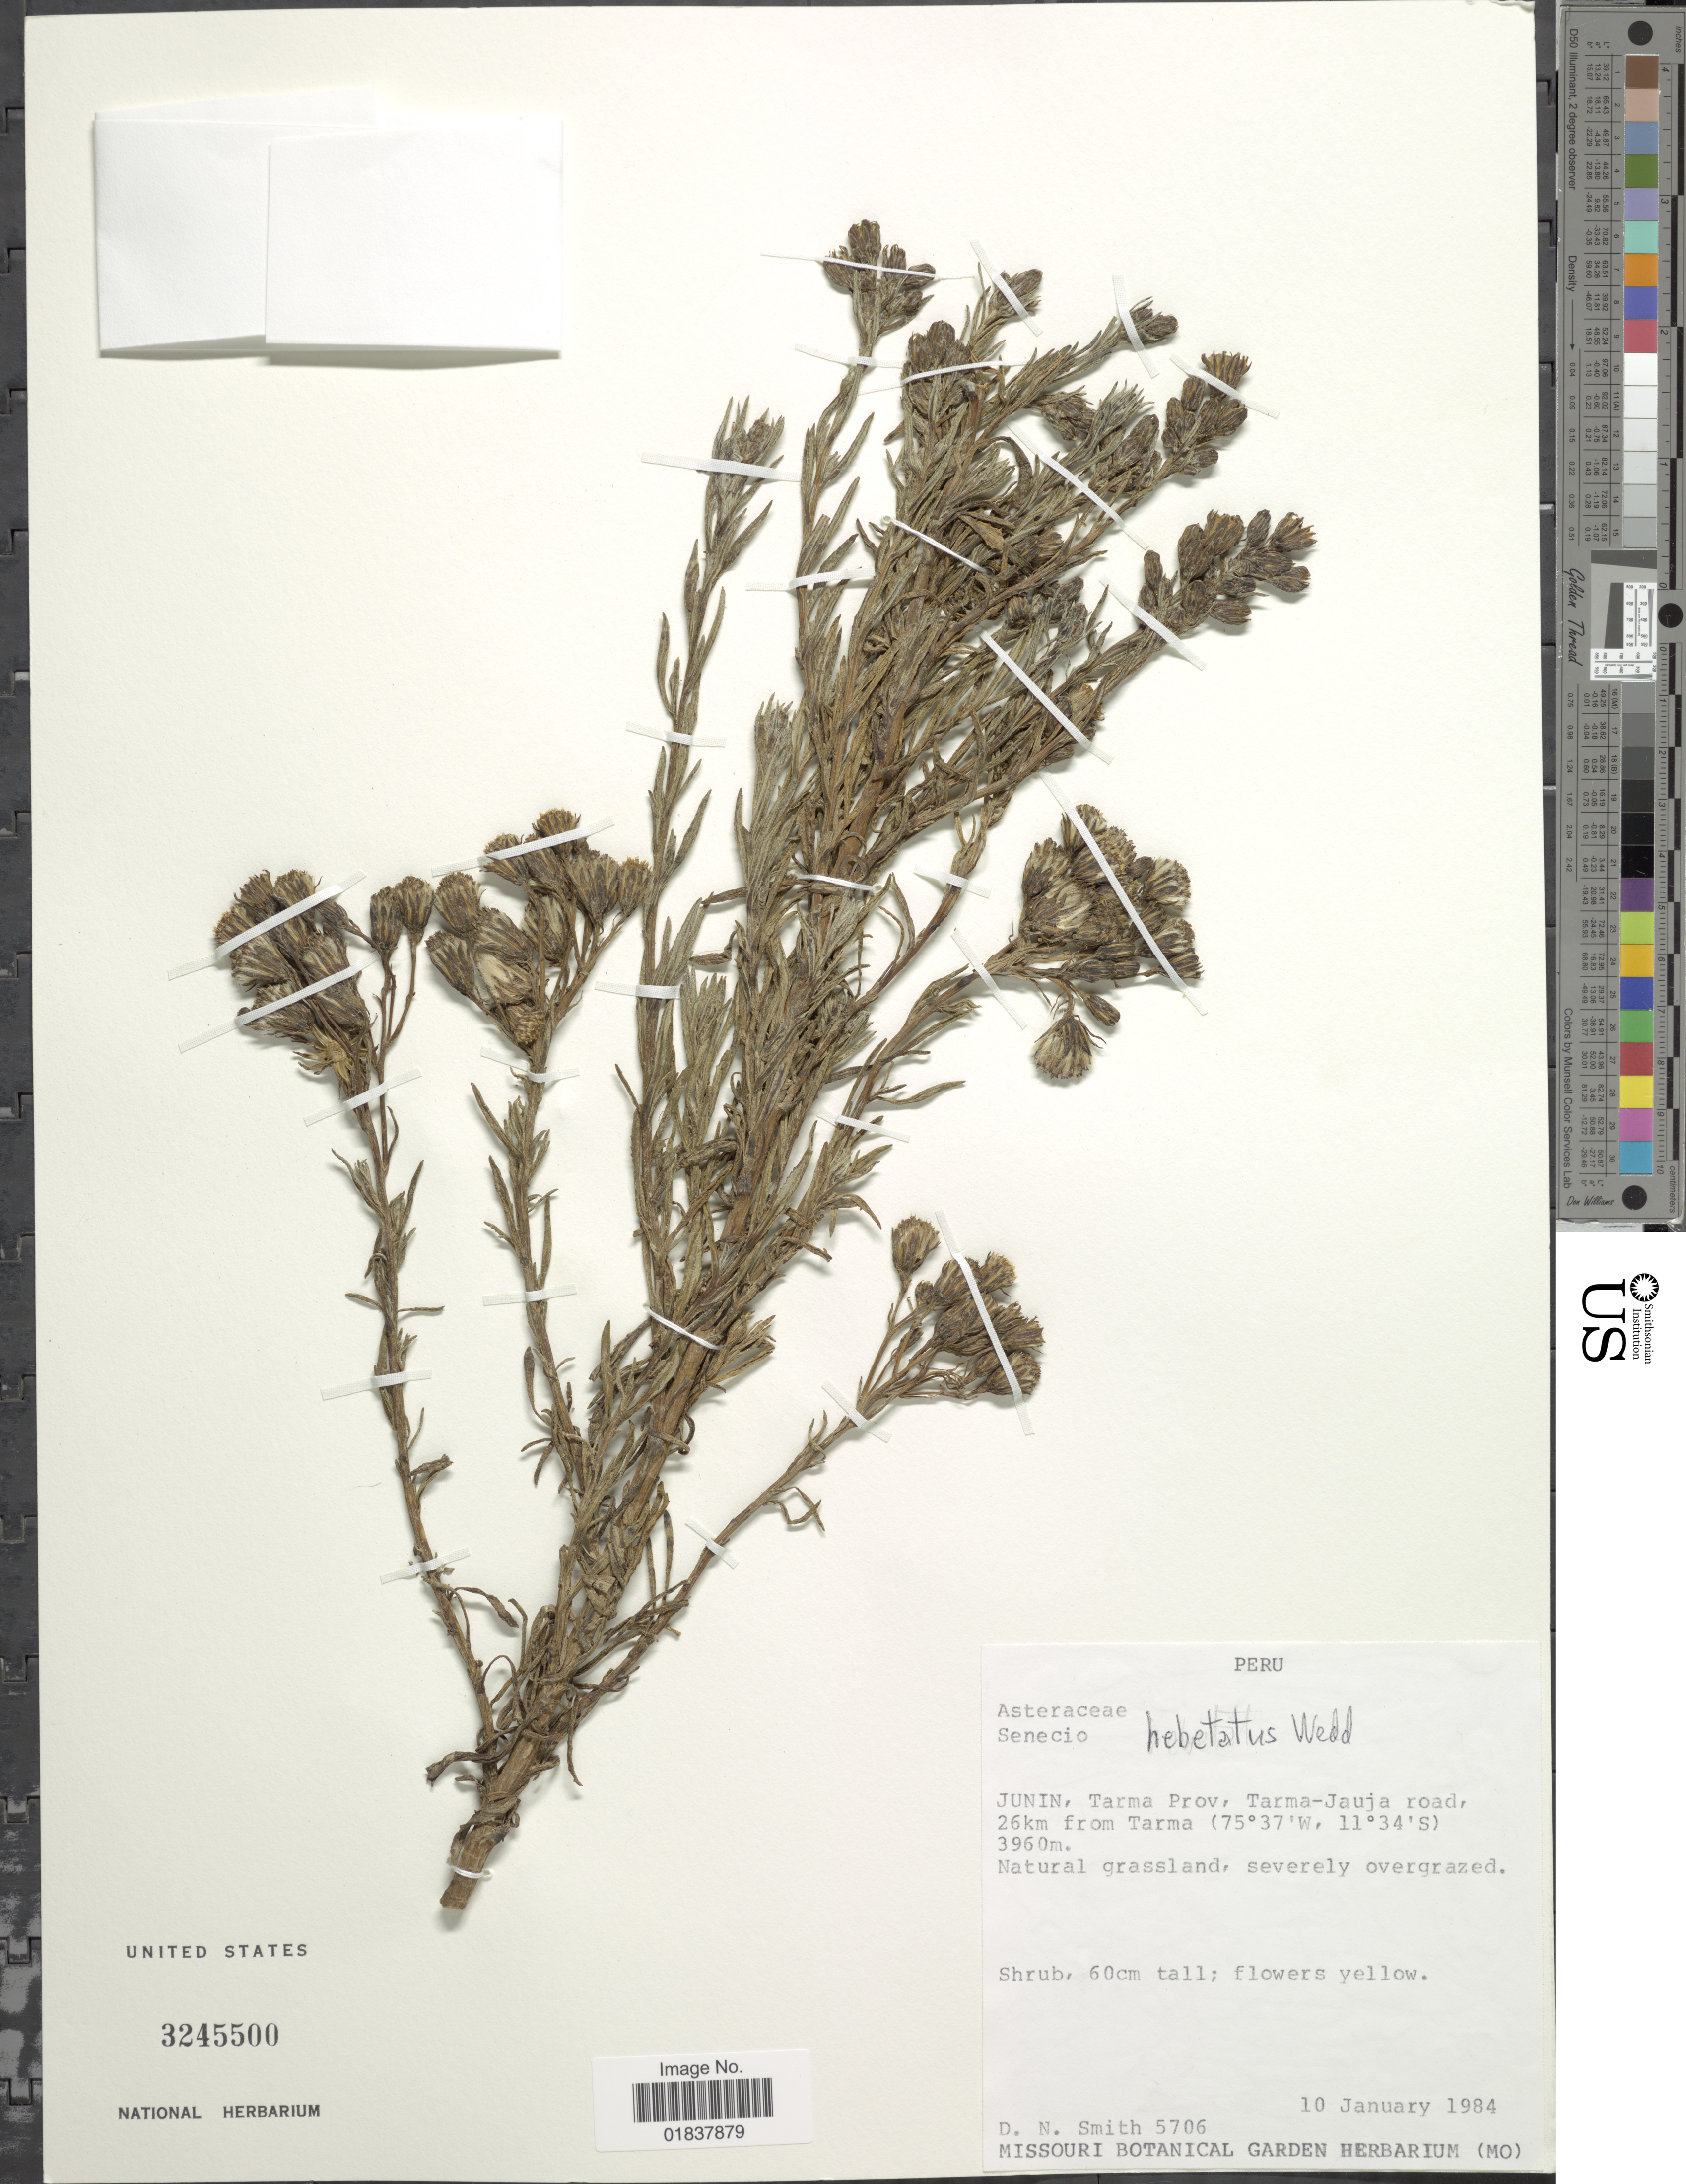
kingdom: Plantae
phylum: Tracheophyta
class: Magnoliopsida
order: Asterales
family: Asteraceae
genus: Senecio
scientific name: Senecio hebetatus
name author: Wedd.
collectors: D. Smith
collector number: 5706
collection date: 1984-01-10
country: Peru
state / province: Junín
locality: Tarma Prov., Tarma-Jauja road, 26 km from Tarma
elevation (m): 3960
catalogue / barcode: US 3245500